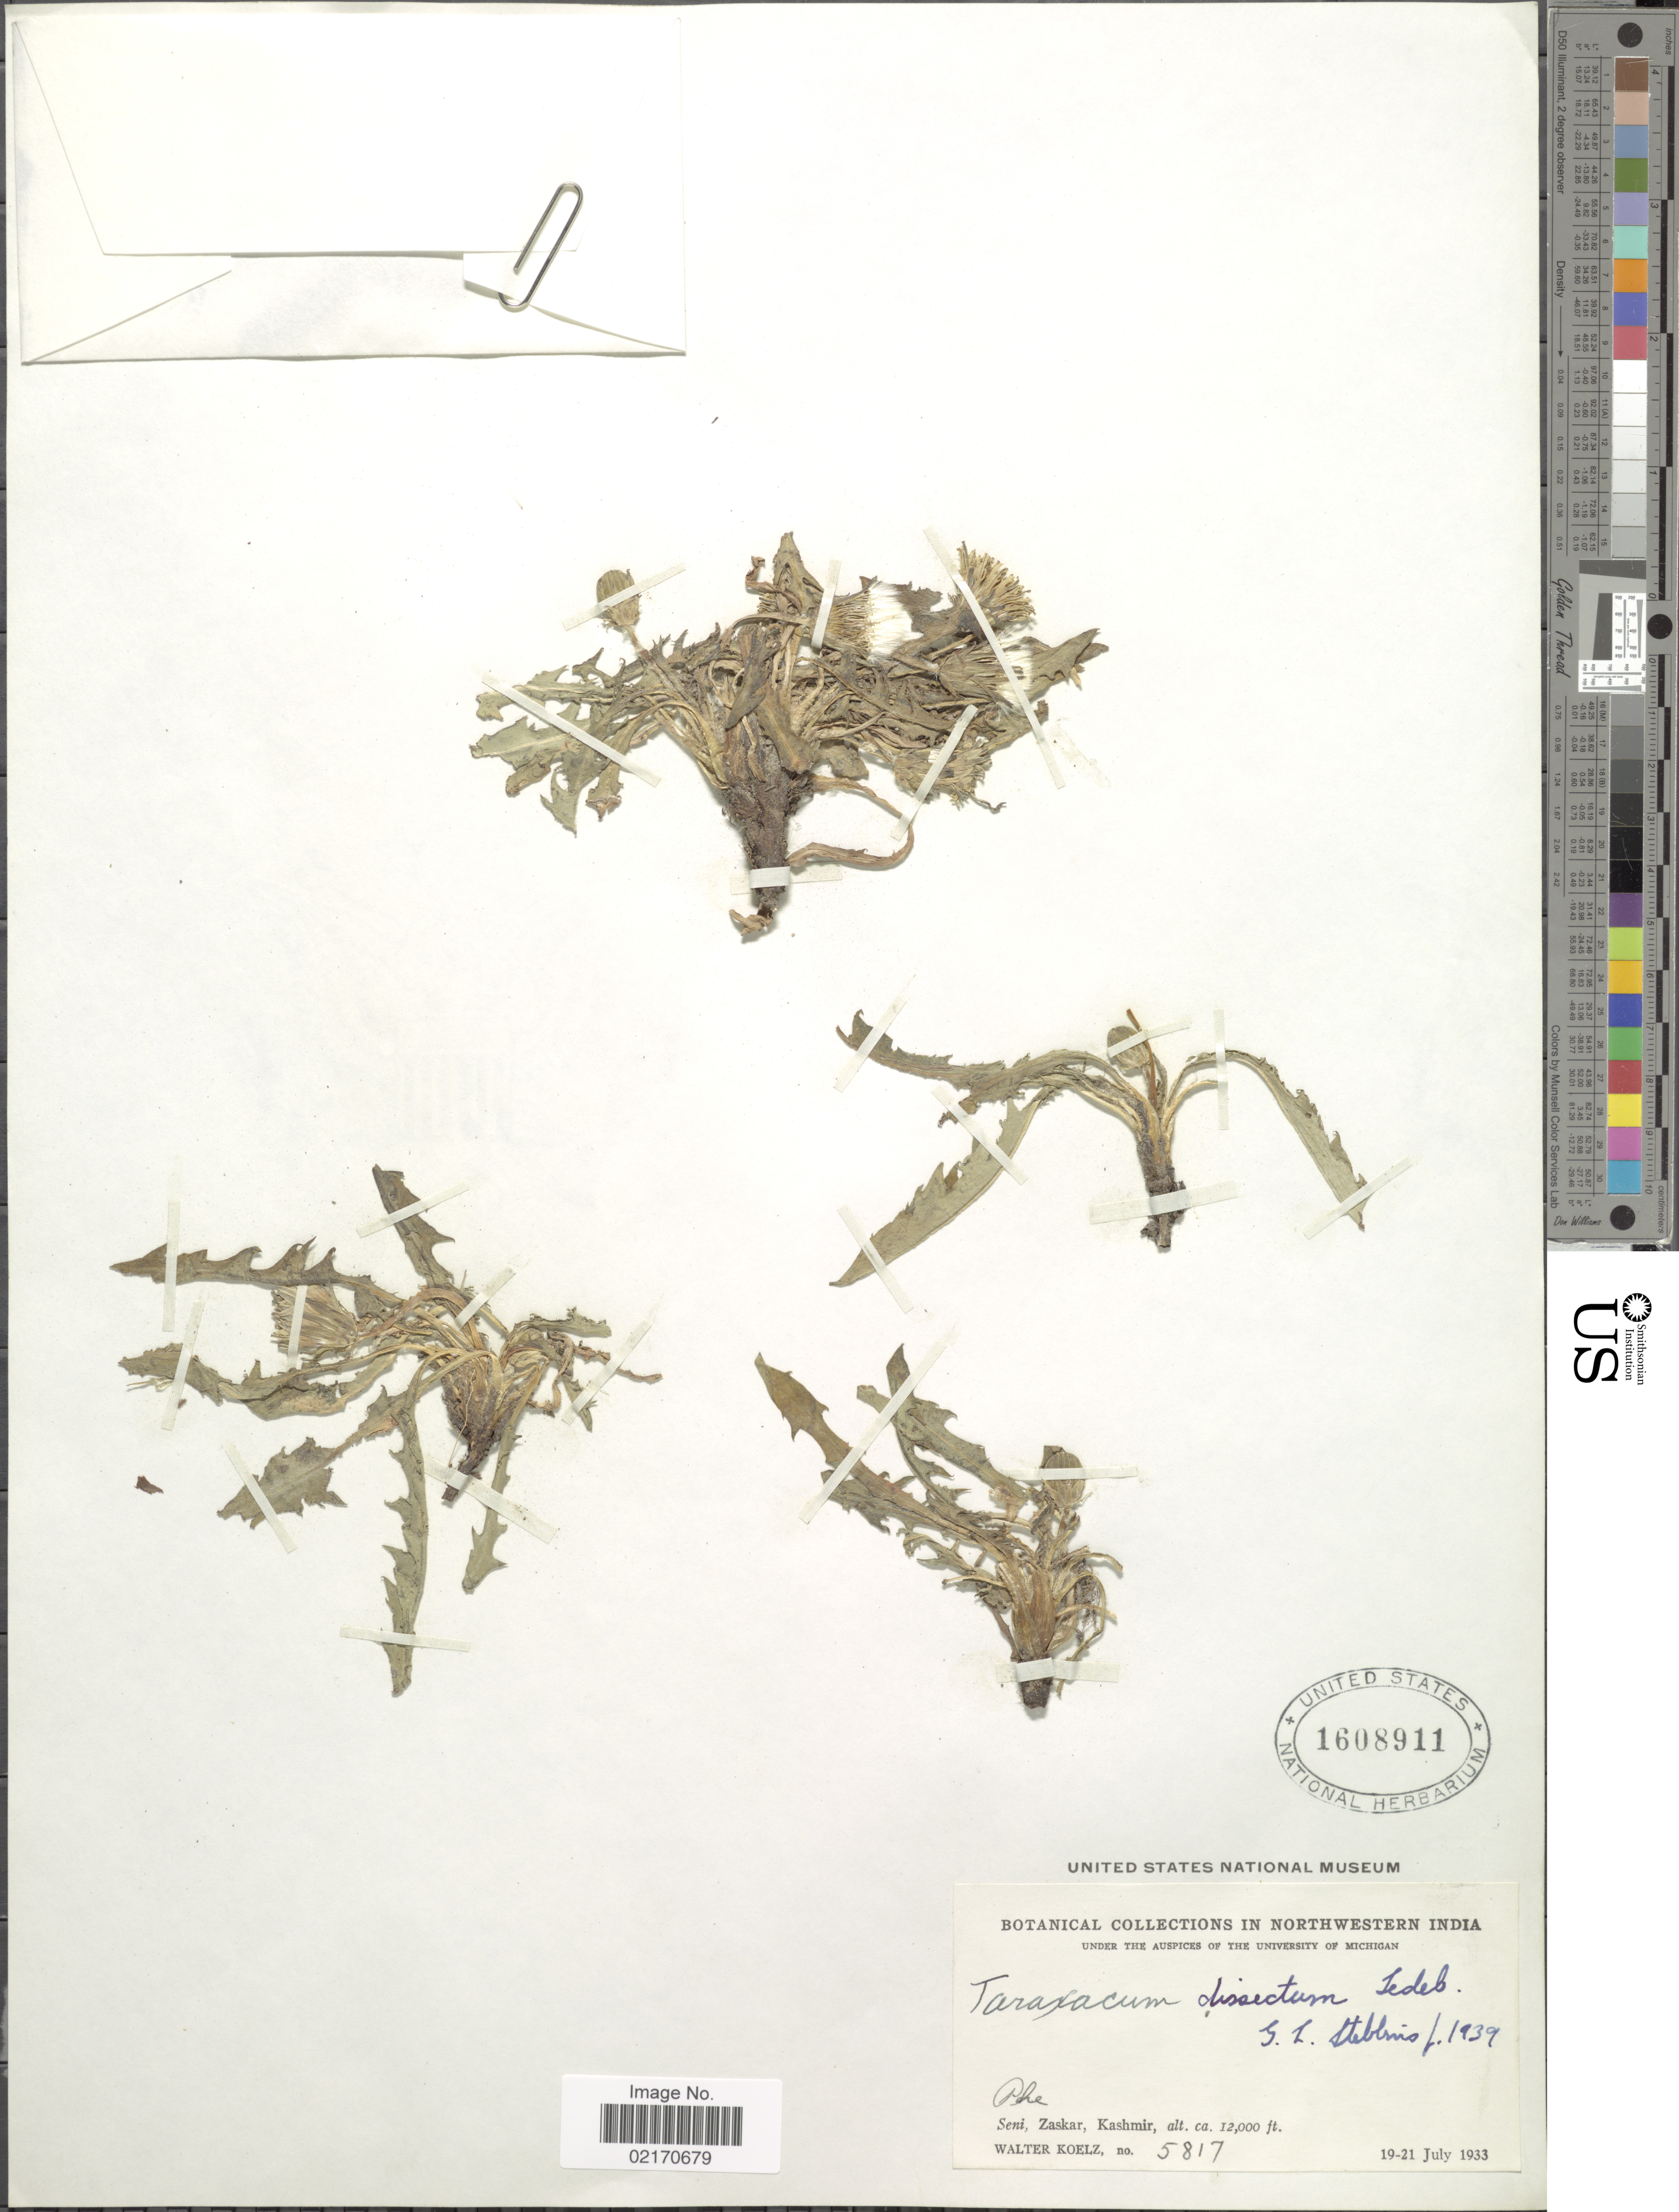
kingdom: Plantae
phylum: Tracheophyta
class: Magnoliopsida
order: Asterales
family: Asteraceae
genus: Taraxacum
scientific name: Taraxacum dissectum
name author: (Ledeb.) Ledeb.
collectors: W. N. Koelz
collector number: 5817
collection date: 1933-07-19/1933-07-21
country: India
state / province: Jammu and Kashmir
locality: Northwestern India, Phe, Seni, Zaskar, Kashmir.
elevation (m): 3658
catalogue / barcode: US 1608911